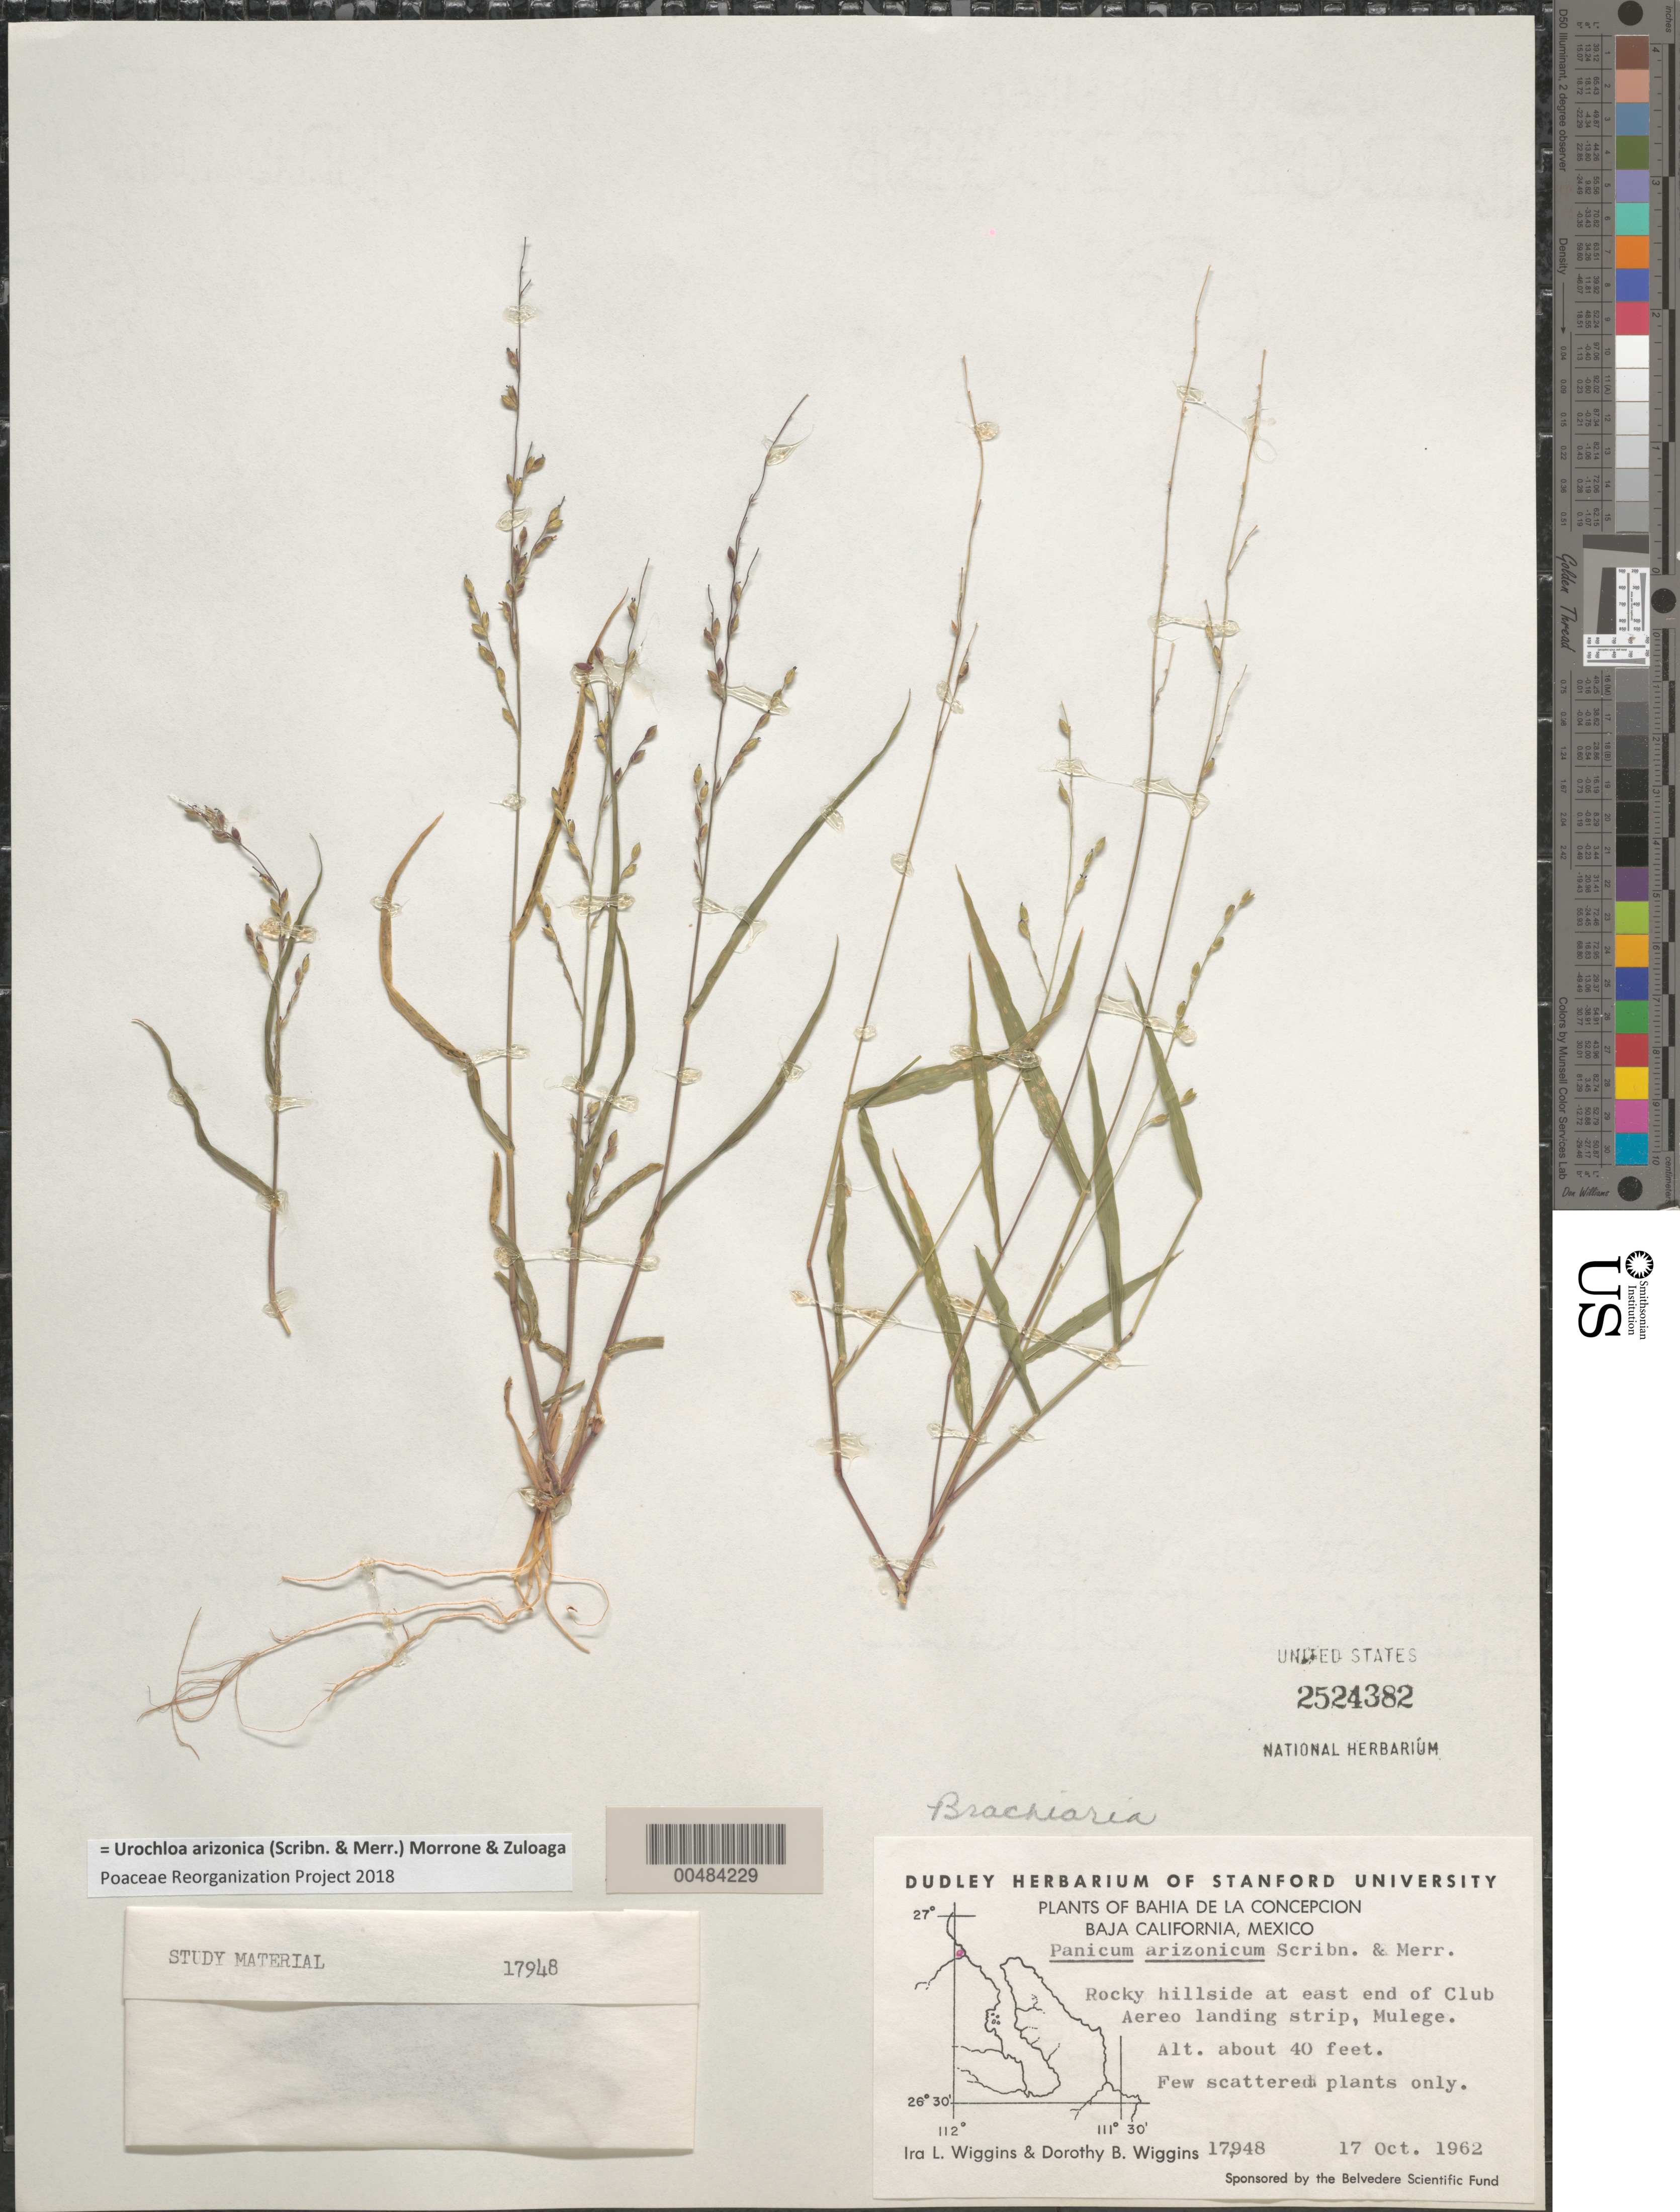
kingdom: Plantae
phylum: Tracheophyta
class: Liliopsida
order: Poales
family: Poaceae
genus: Brachiaria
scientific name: Brachiaria arizonicum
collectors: I. L. Wiggins & D. B. Wiggins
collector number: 17948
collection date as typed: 17 Oct 1962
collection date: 1962-10-17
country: Mexico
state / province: Baja California Sur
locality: Bahia de la Concepcion, E end of Club Aereo landing strip, Mulege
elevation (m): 12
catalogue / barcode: US 2524382